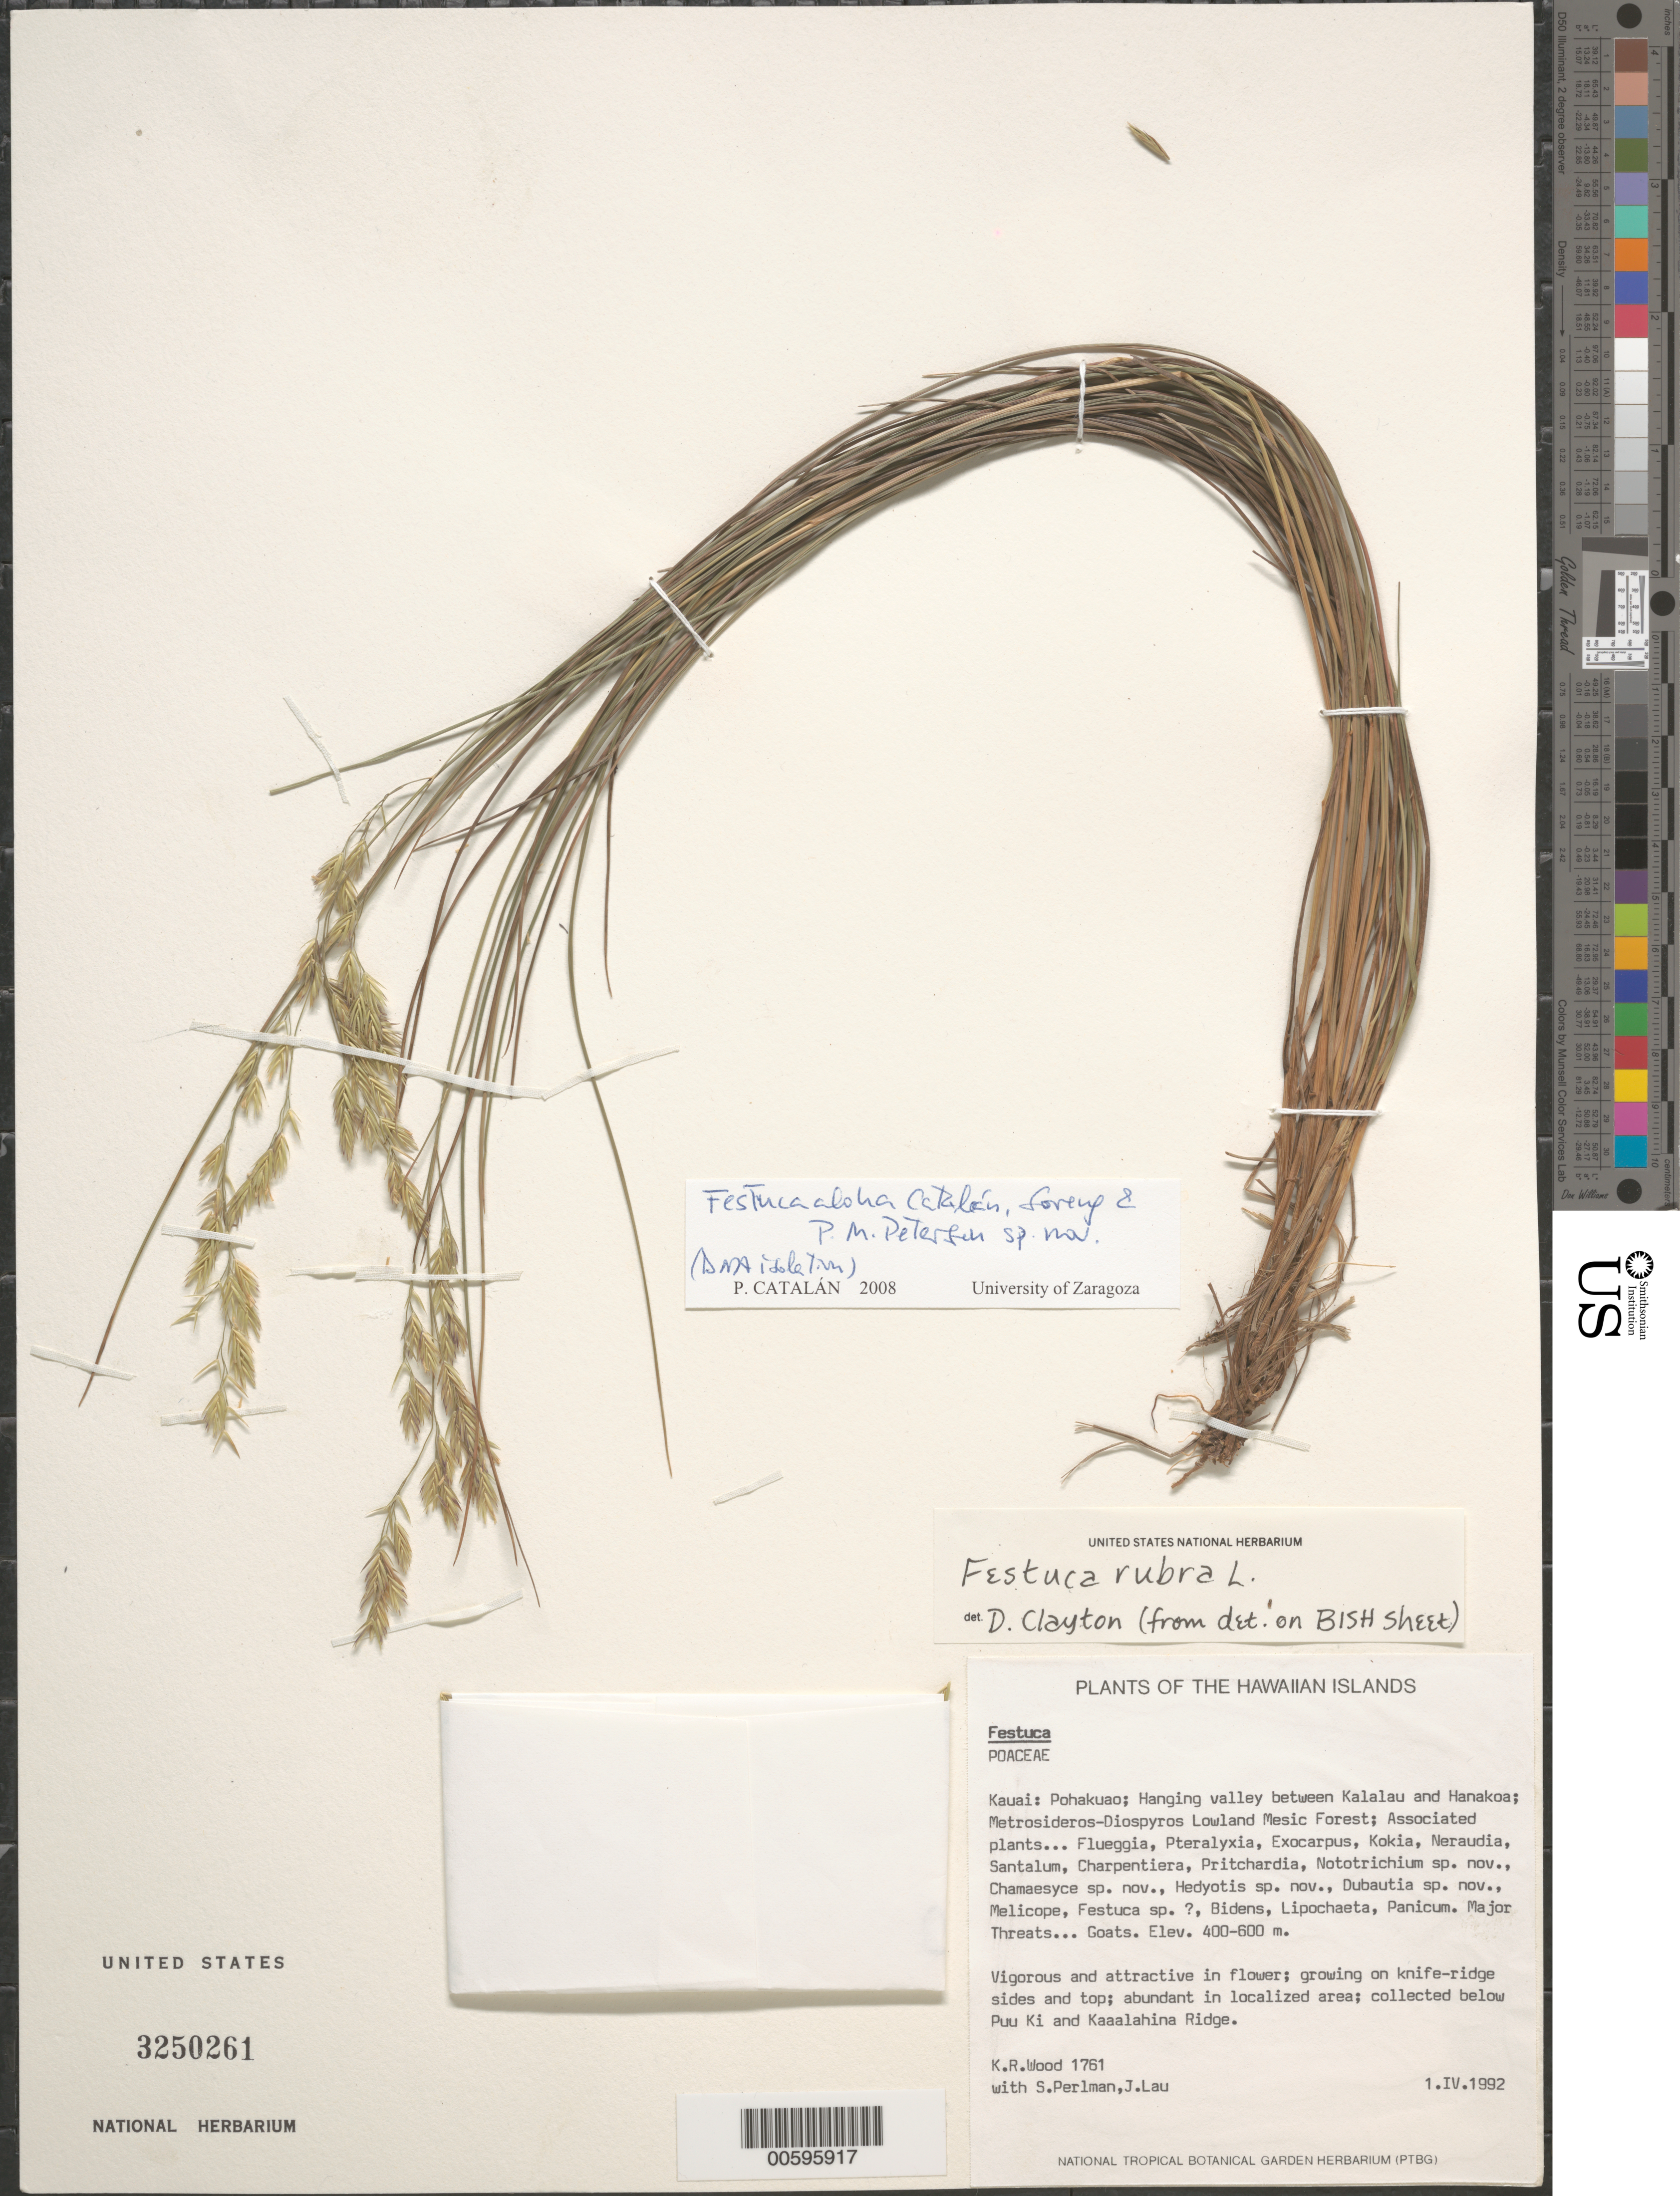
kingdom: Plantae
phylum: Tracheophyta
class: Liliopsida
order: Poales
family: Poaceae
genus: Festuca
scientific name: Festuca aloha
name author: Catalán et al.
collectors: K. R. Wood, S. P. Perlman & J. Lau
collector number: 1761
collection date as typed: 1 Apr 1992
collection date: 1992-04-01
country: United States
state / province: Hawaii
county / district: Kauai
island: Kaua'i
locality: Pohakuao; Hanging valley between Kalalau & Hanakoa, below Puu Ki and Kaaalahina Ridge.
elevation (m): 400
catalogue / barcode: US 3250261